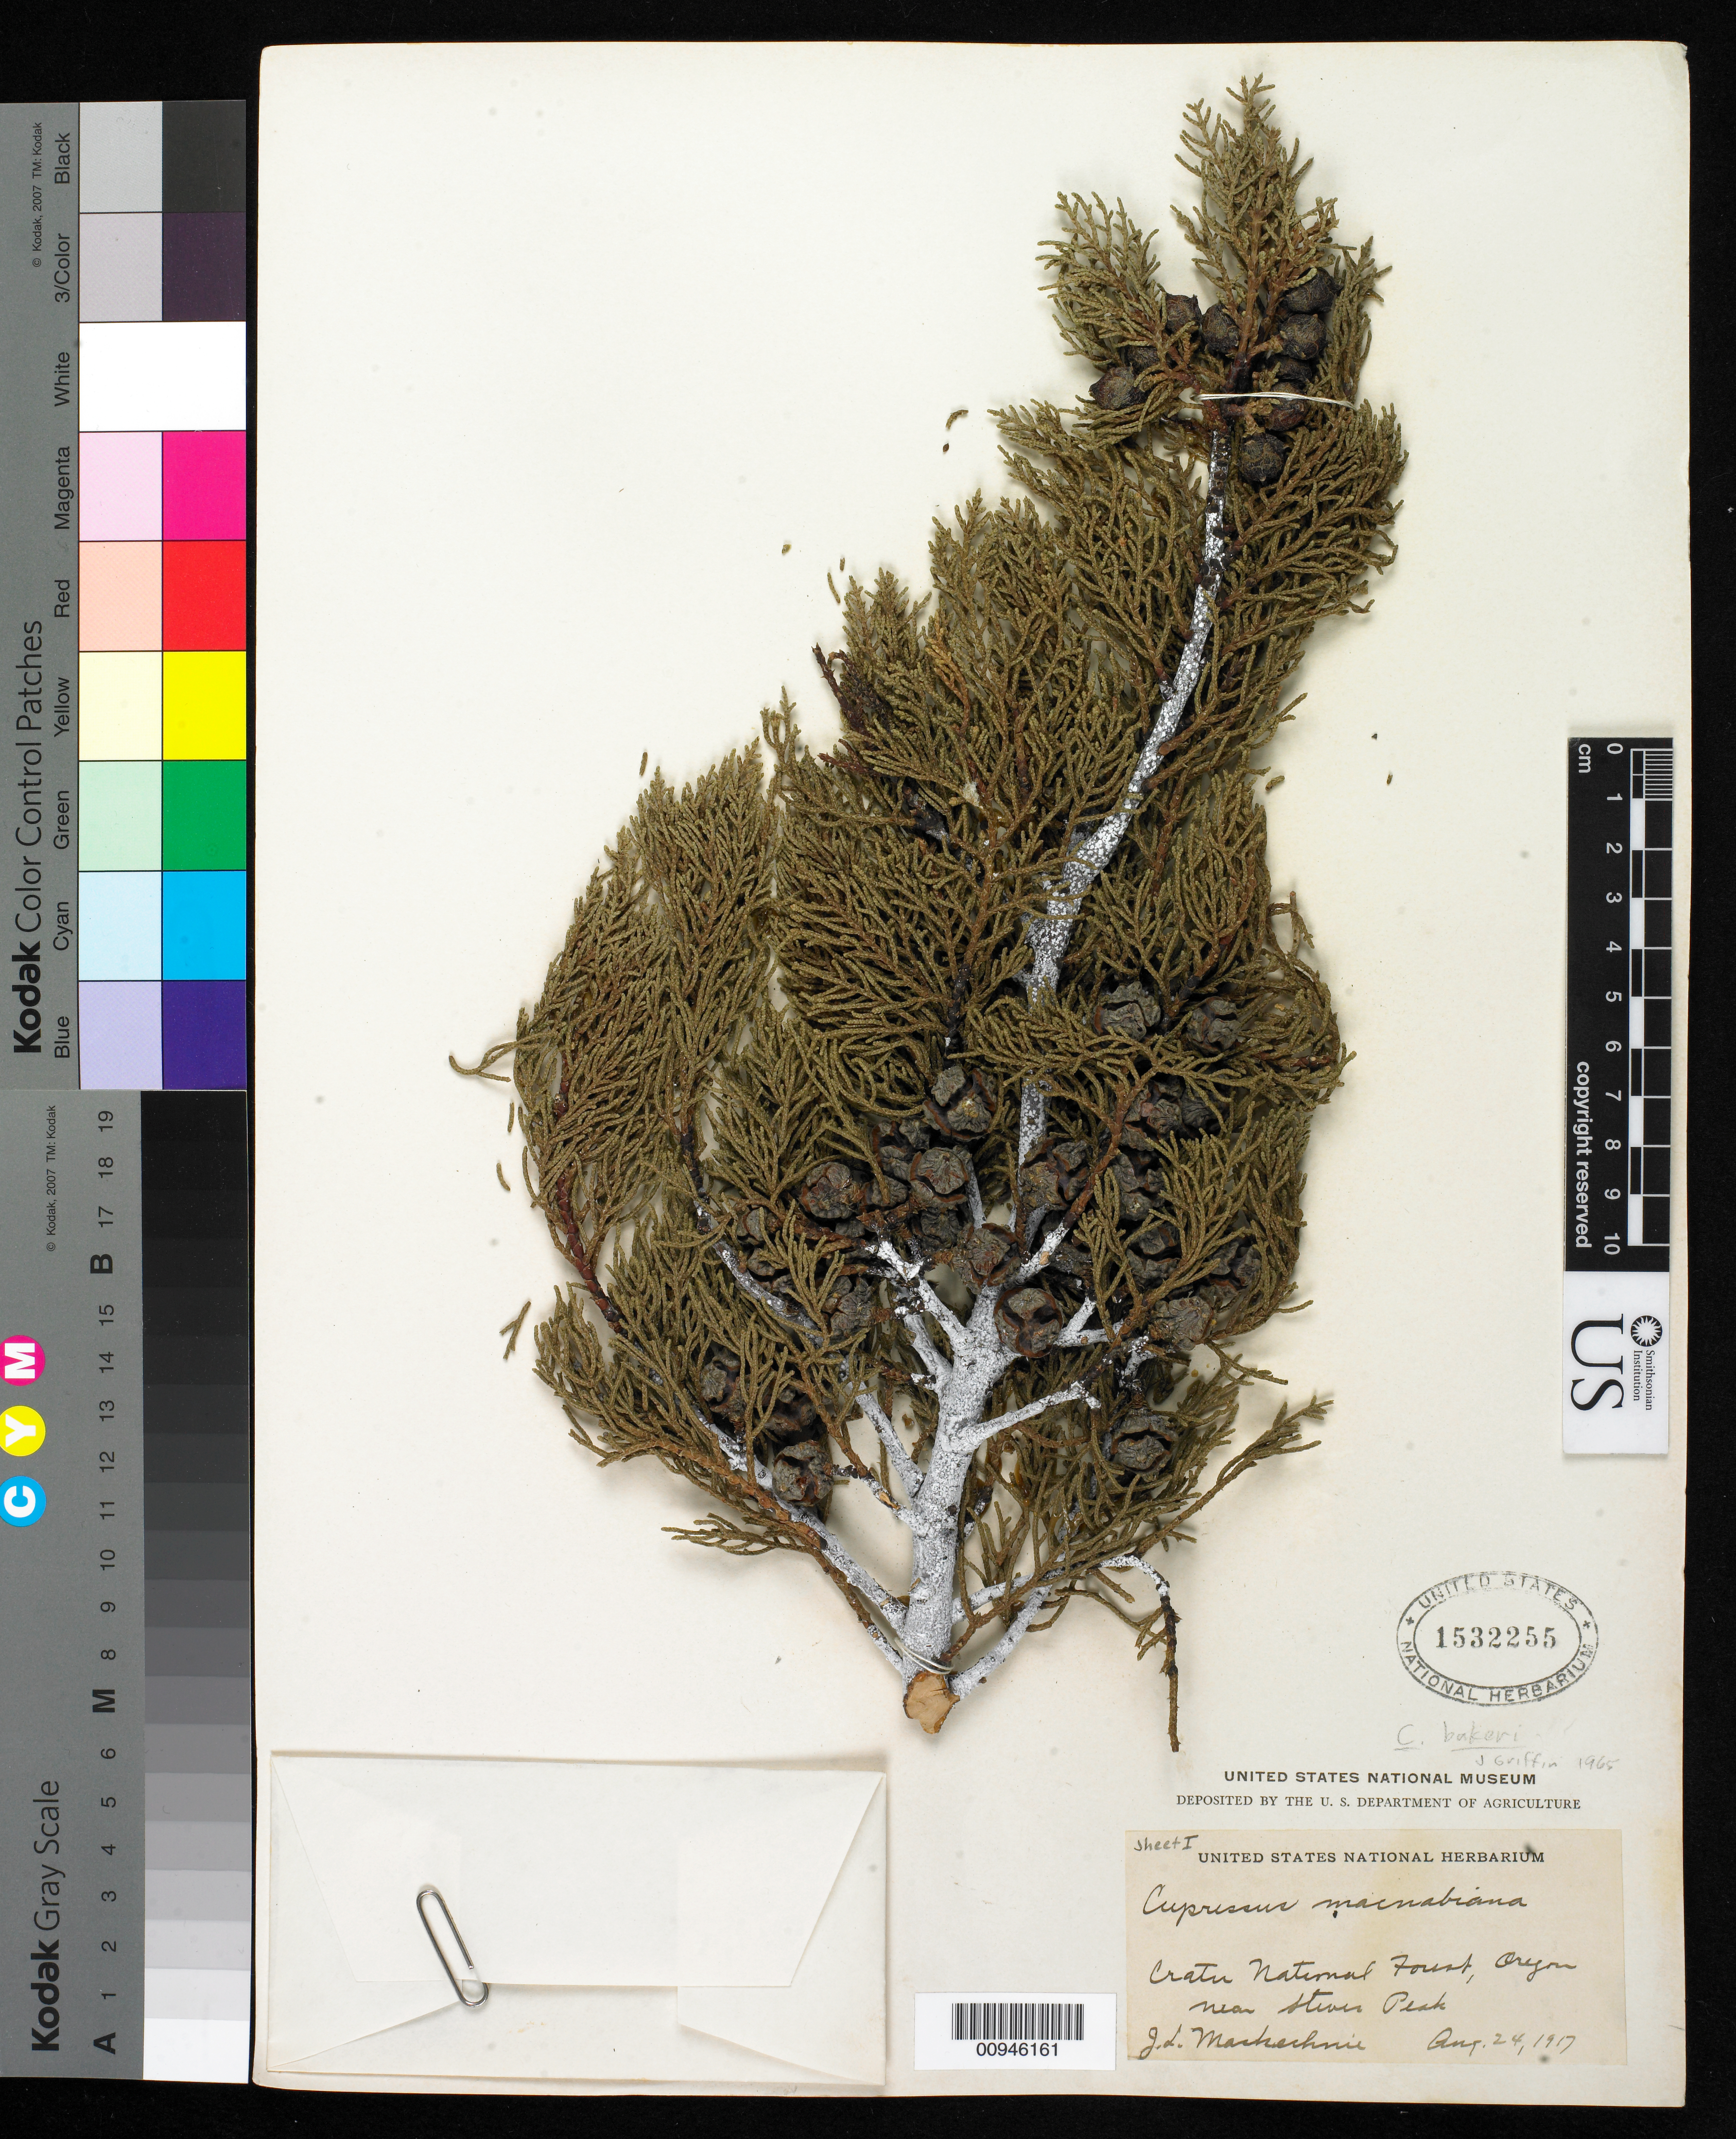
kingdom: Plantae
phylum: Tracheophyta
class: Pinopsida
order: Pinales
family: Cupressaceae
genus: Hesperocyparis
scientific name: Hesperocyparis bakeri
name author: (Jeps.) Bartel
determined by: (US) Smithsonian Institution - National Museum of Natural History - Department of Botany (UNITED STATES)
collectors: J. Mackechnie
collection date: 1917-08-24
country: United States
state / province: Oregon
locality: SE4SE4 Section 22, T. 40 S., R. 5 W., W.M., (unsurveyed), 1/2 mi W of Steves Peak and 4.5 mi N of Oregon-California line, Crater National Forest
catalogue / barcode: US 1532255